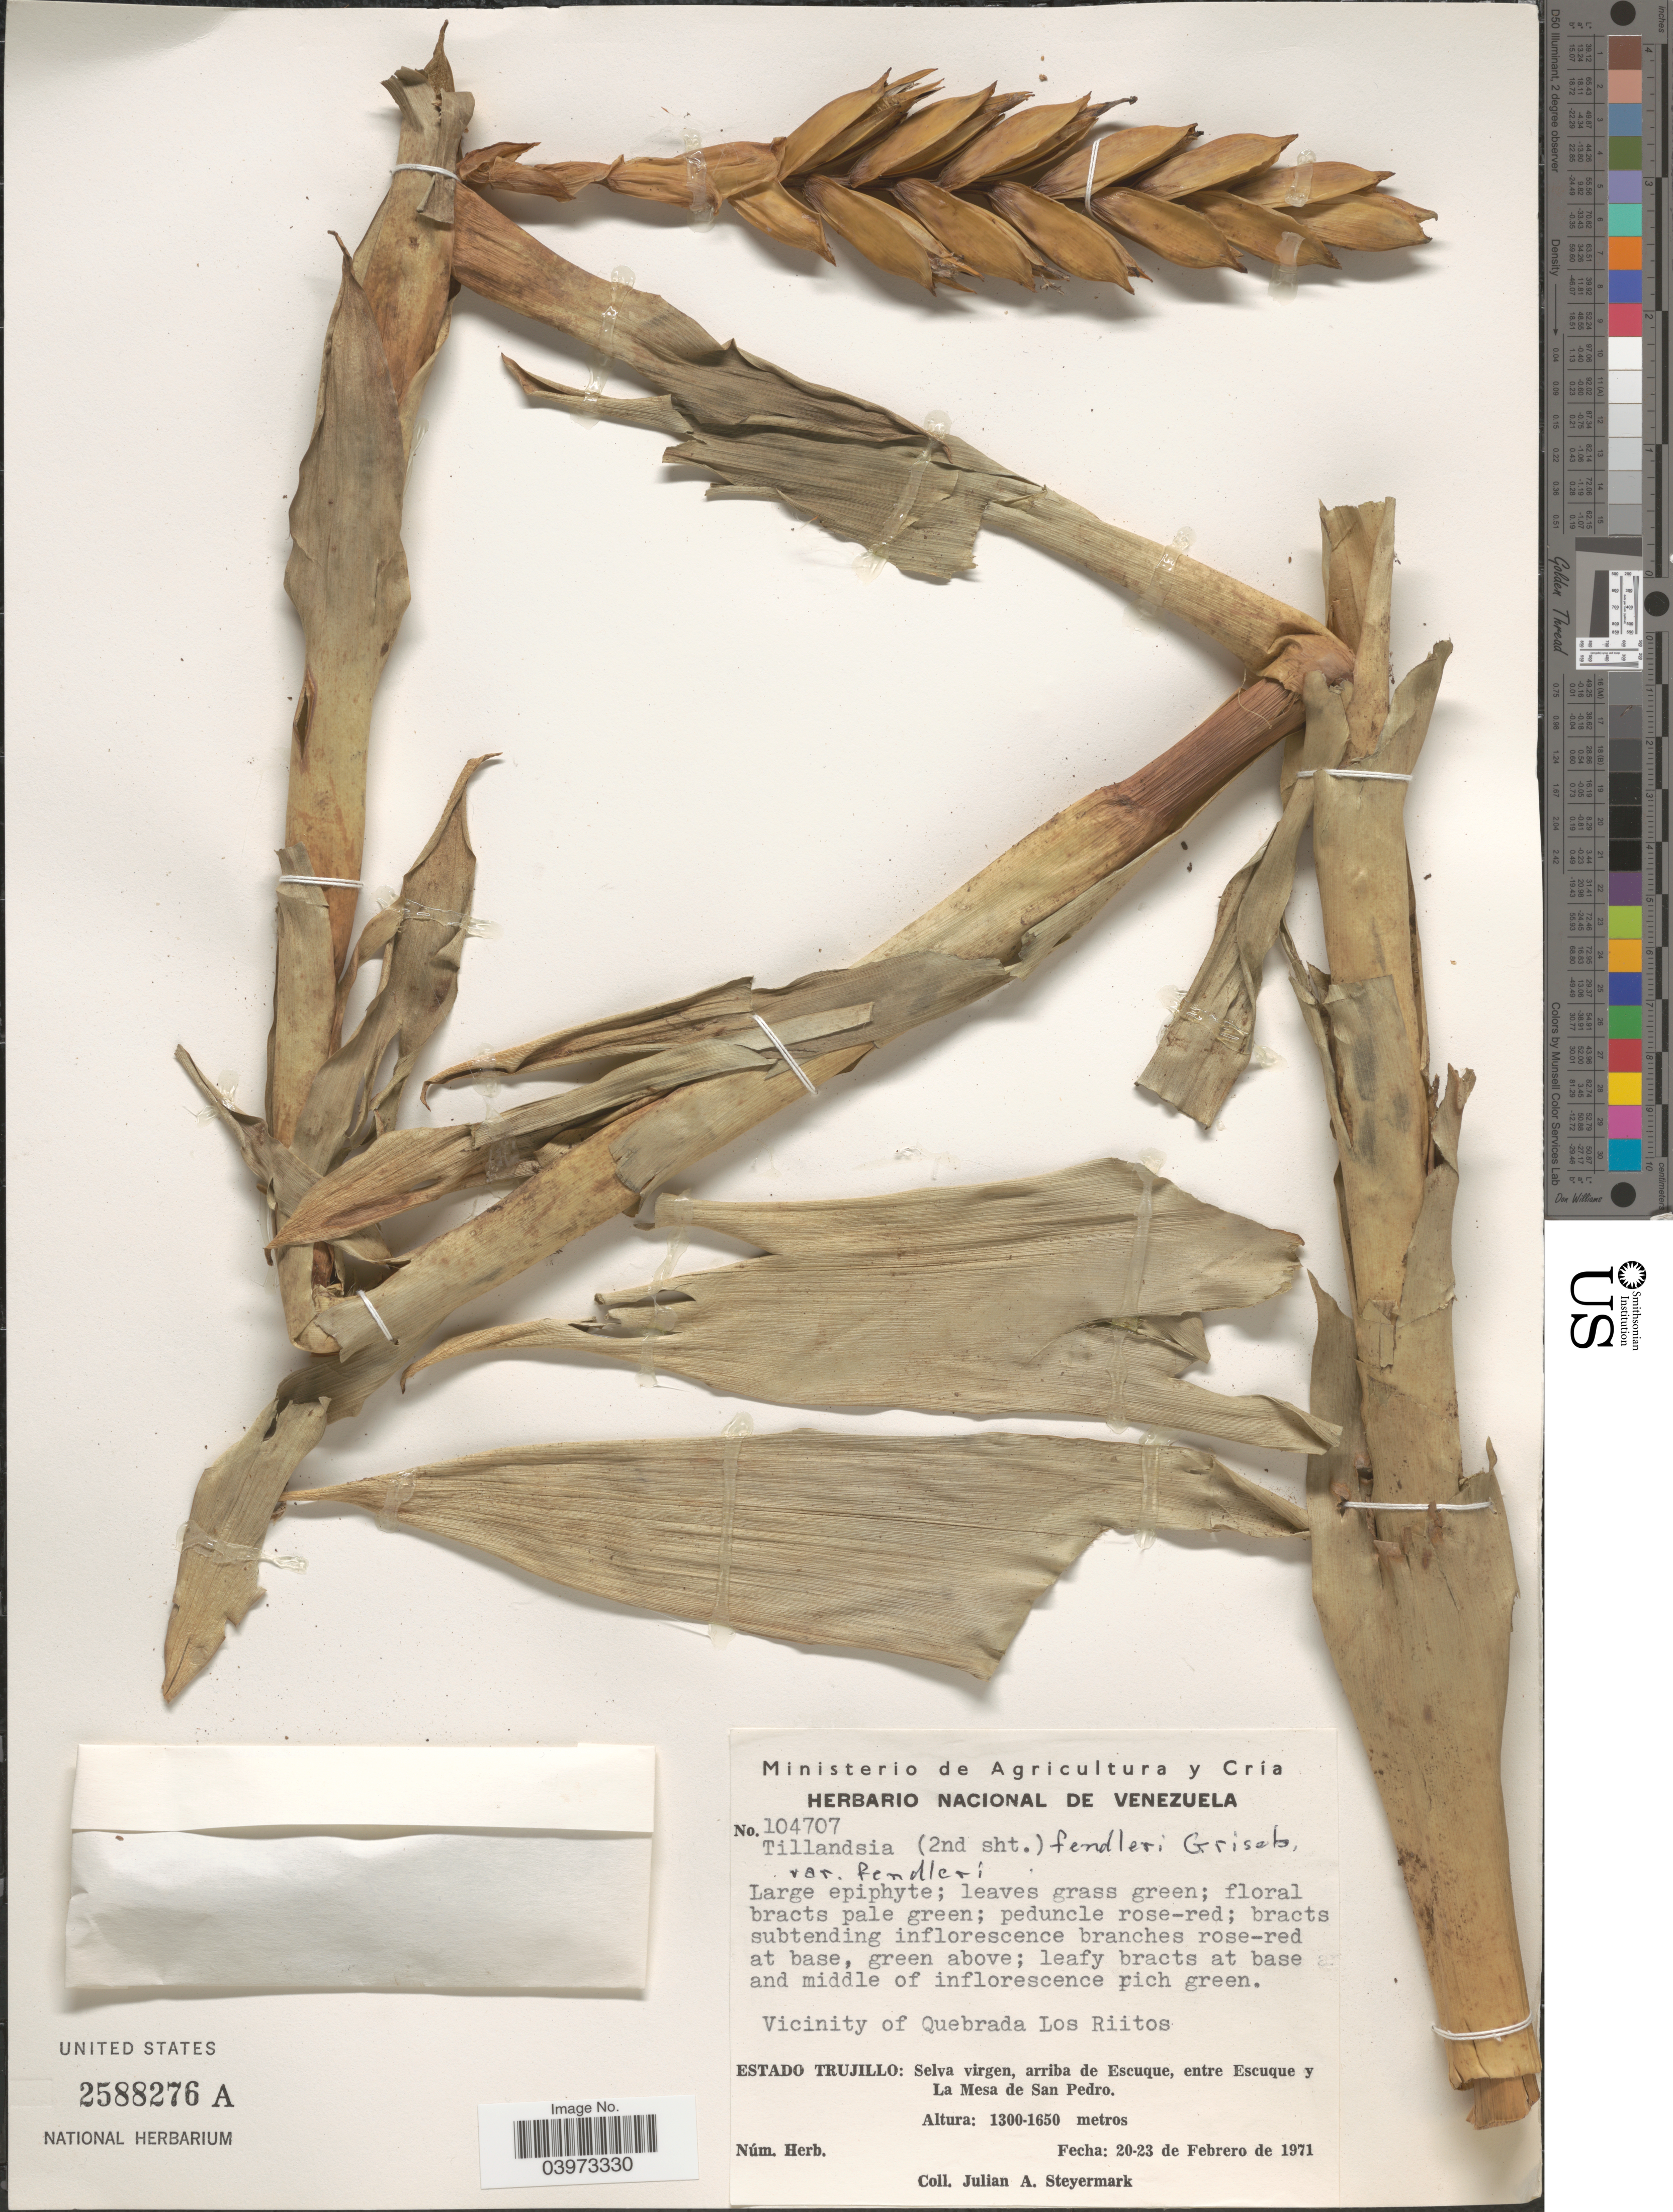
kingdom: Plantae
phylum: Tracheophyta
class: Liliopsida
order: Poales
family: Bromeliaceae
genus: Tillandsia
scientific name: Tillandsia fendleri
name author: Griseb.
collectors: J. Steyermark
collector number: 104707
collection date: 1971-02-20/1971-02-23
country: Venezuela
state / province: Trujillo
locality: Vicinity of Quebrada Los Riitos. Selva virgen, arriba de Escuque, entre Escuque y La Mesa de San Pedro.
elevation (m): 1300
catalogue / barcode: US 2588276A